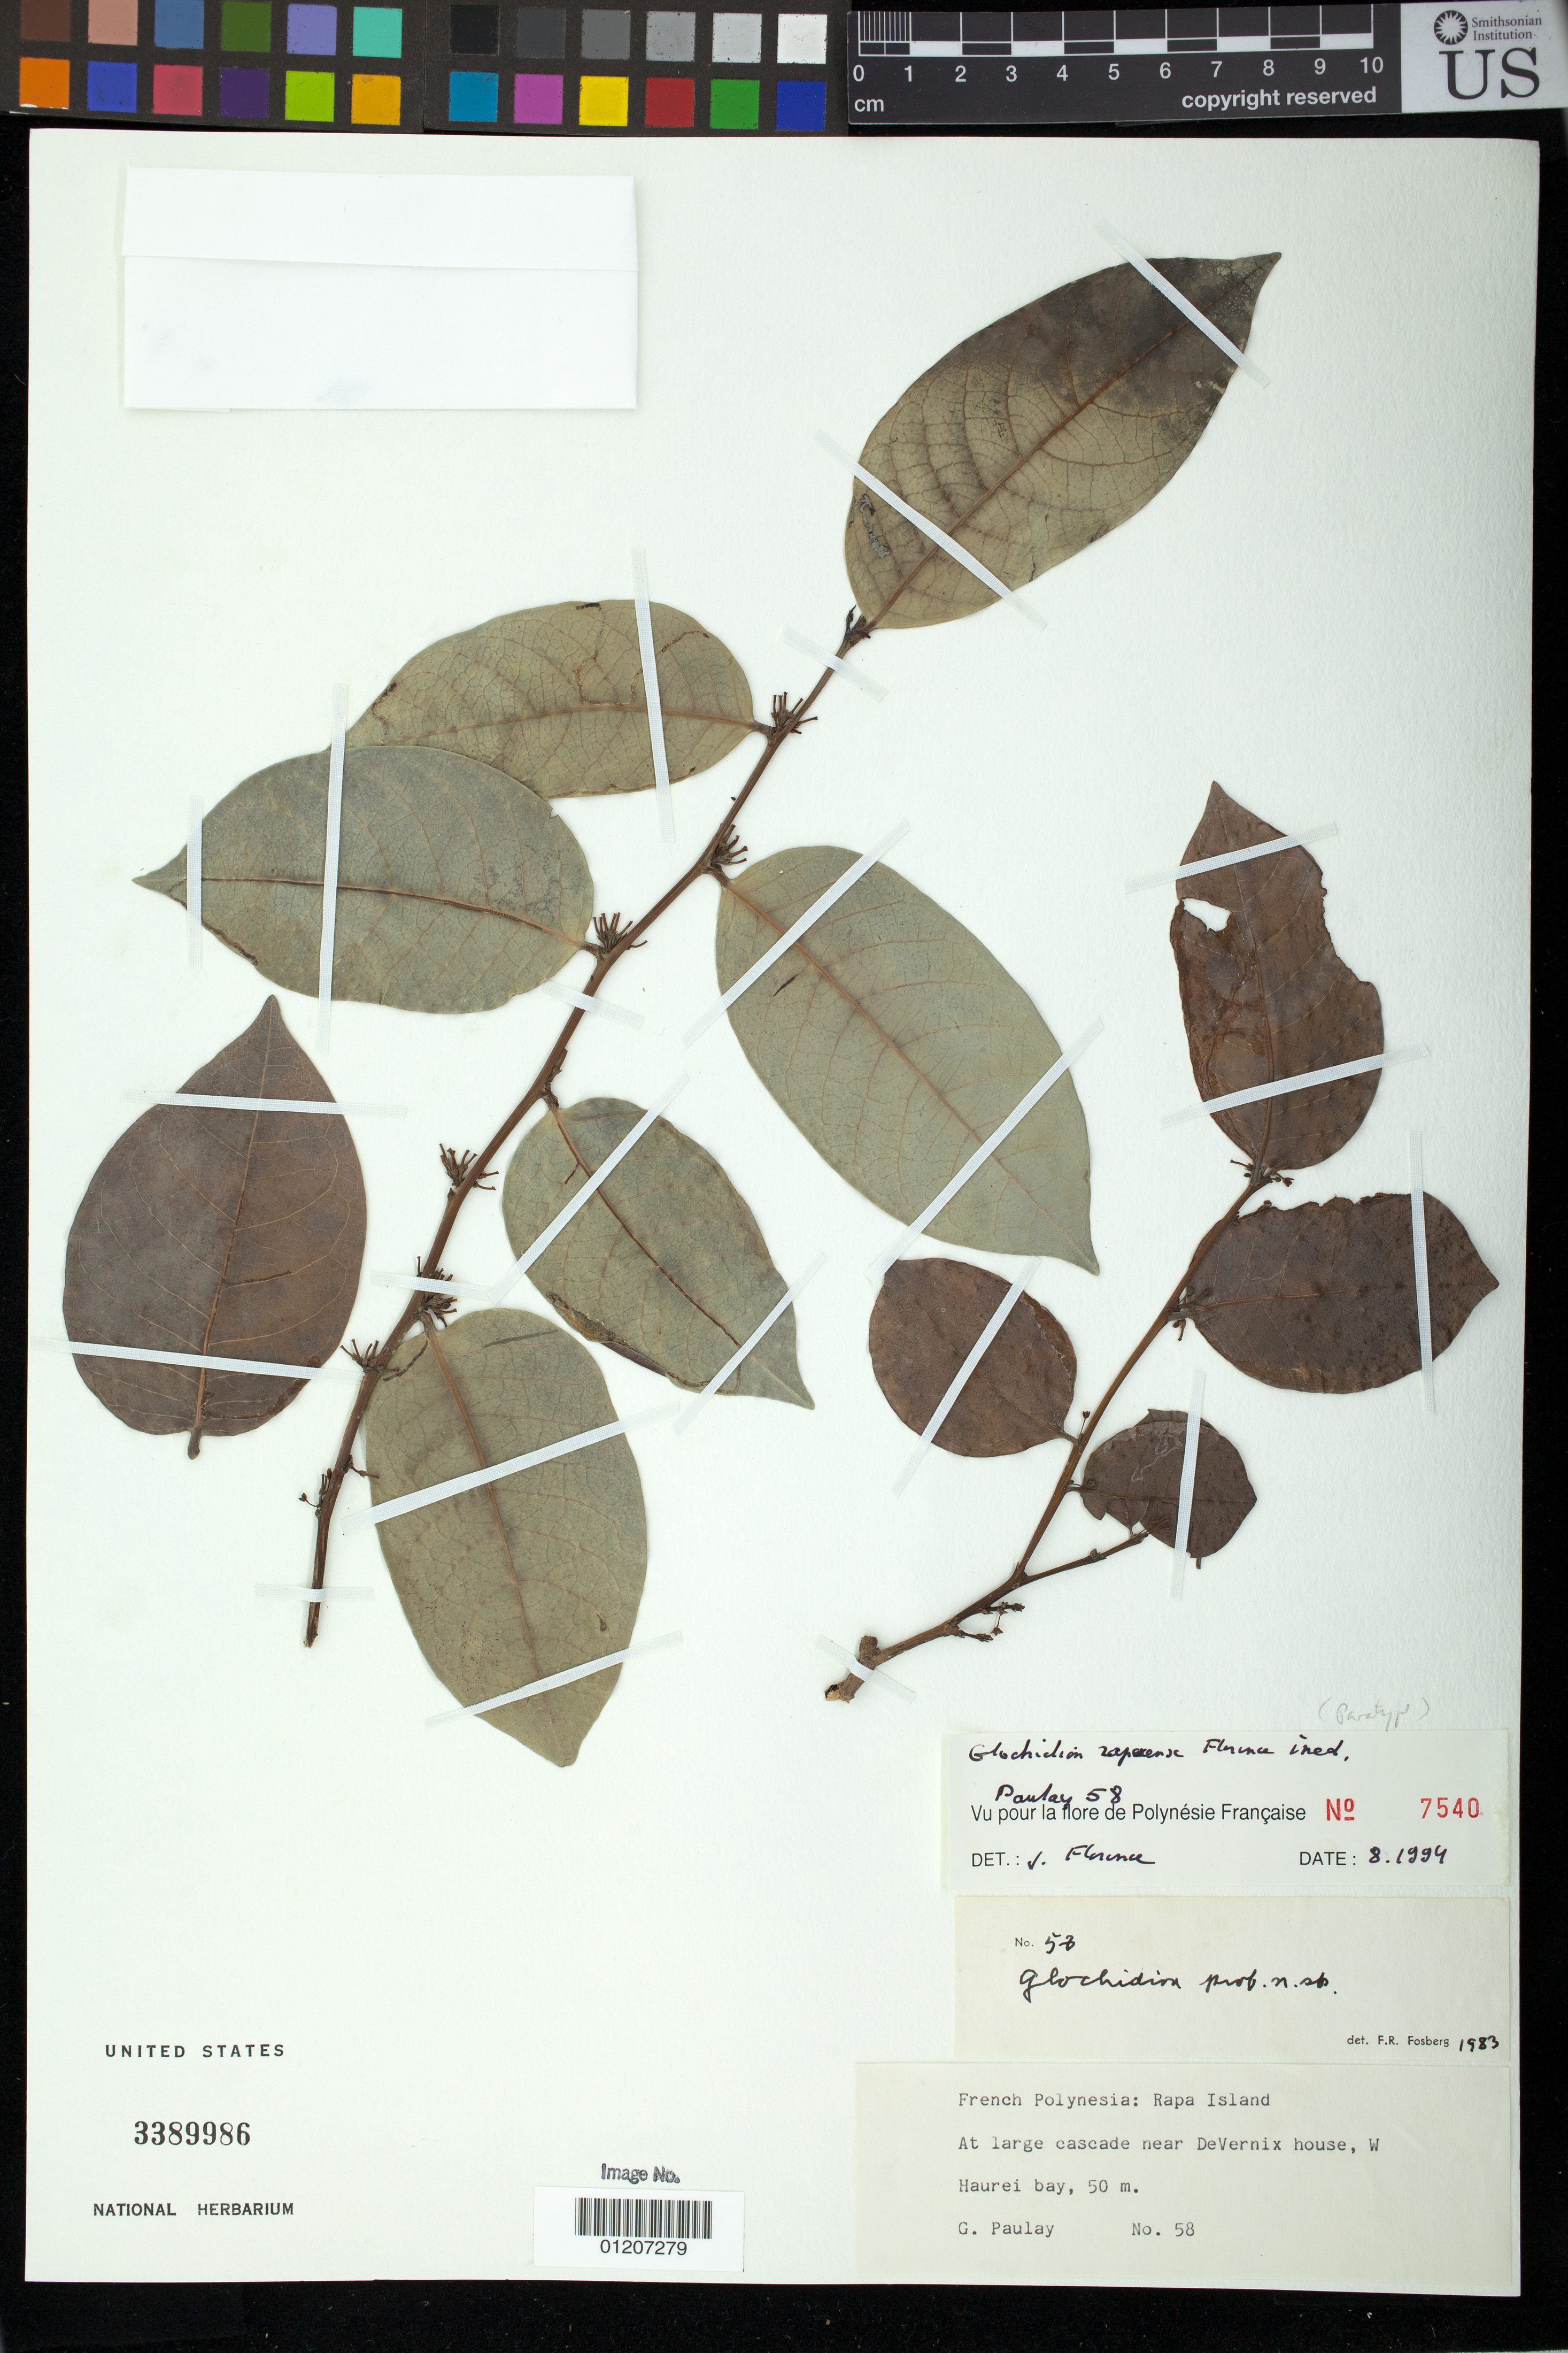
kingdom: Plantae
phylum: Tracheophyta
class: Magnoliopsida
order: Malpighiales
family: Phyllanthaceae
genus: Phyllanthus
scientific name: Phyllanthus rapaense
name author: (J. Florence) W.L. Wagner & Lorence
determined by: Florence, J.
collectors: G. Paulay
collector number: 58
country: French Polynesia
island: Rapa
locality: At large cascade near Devernix house, W Haurei Bay.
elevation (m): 50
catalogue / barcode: US 3389986